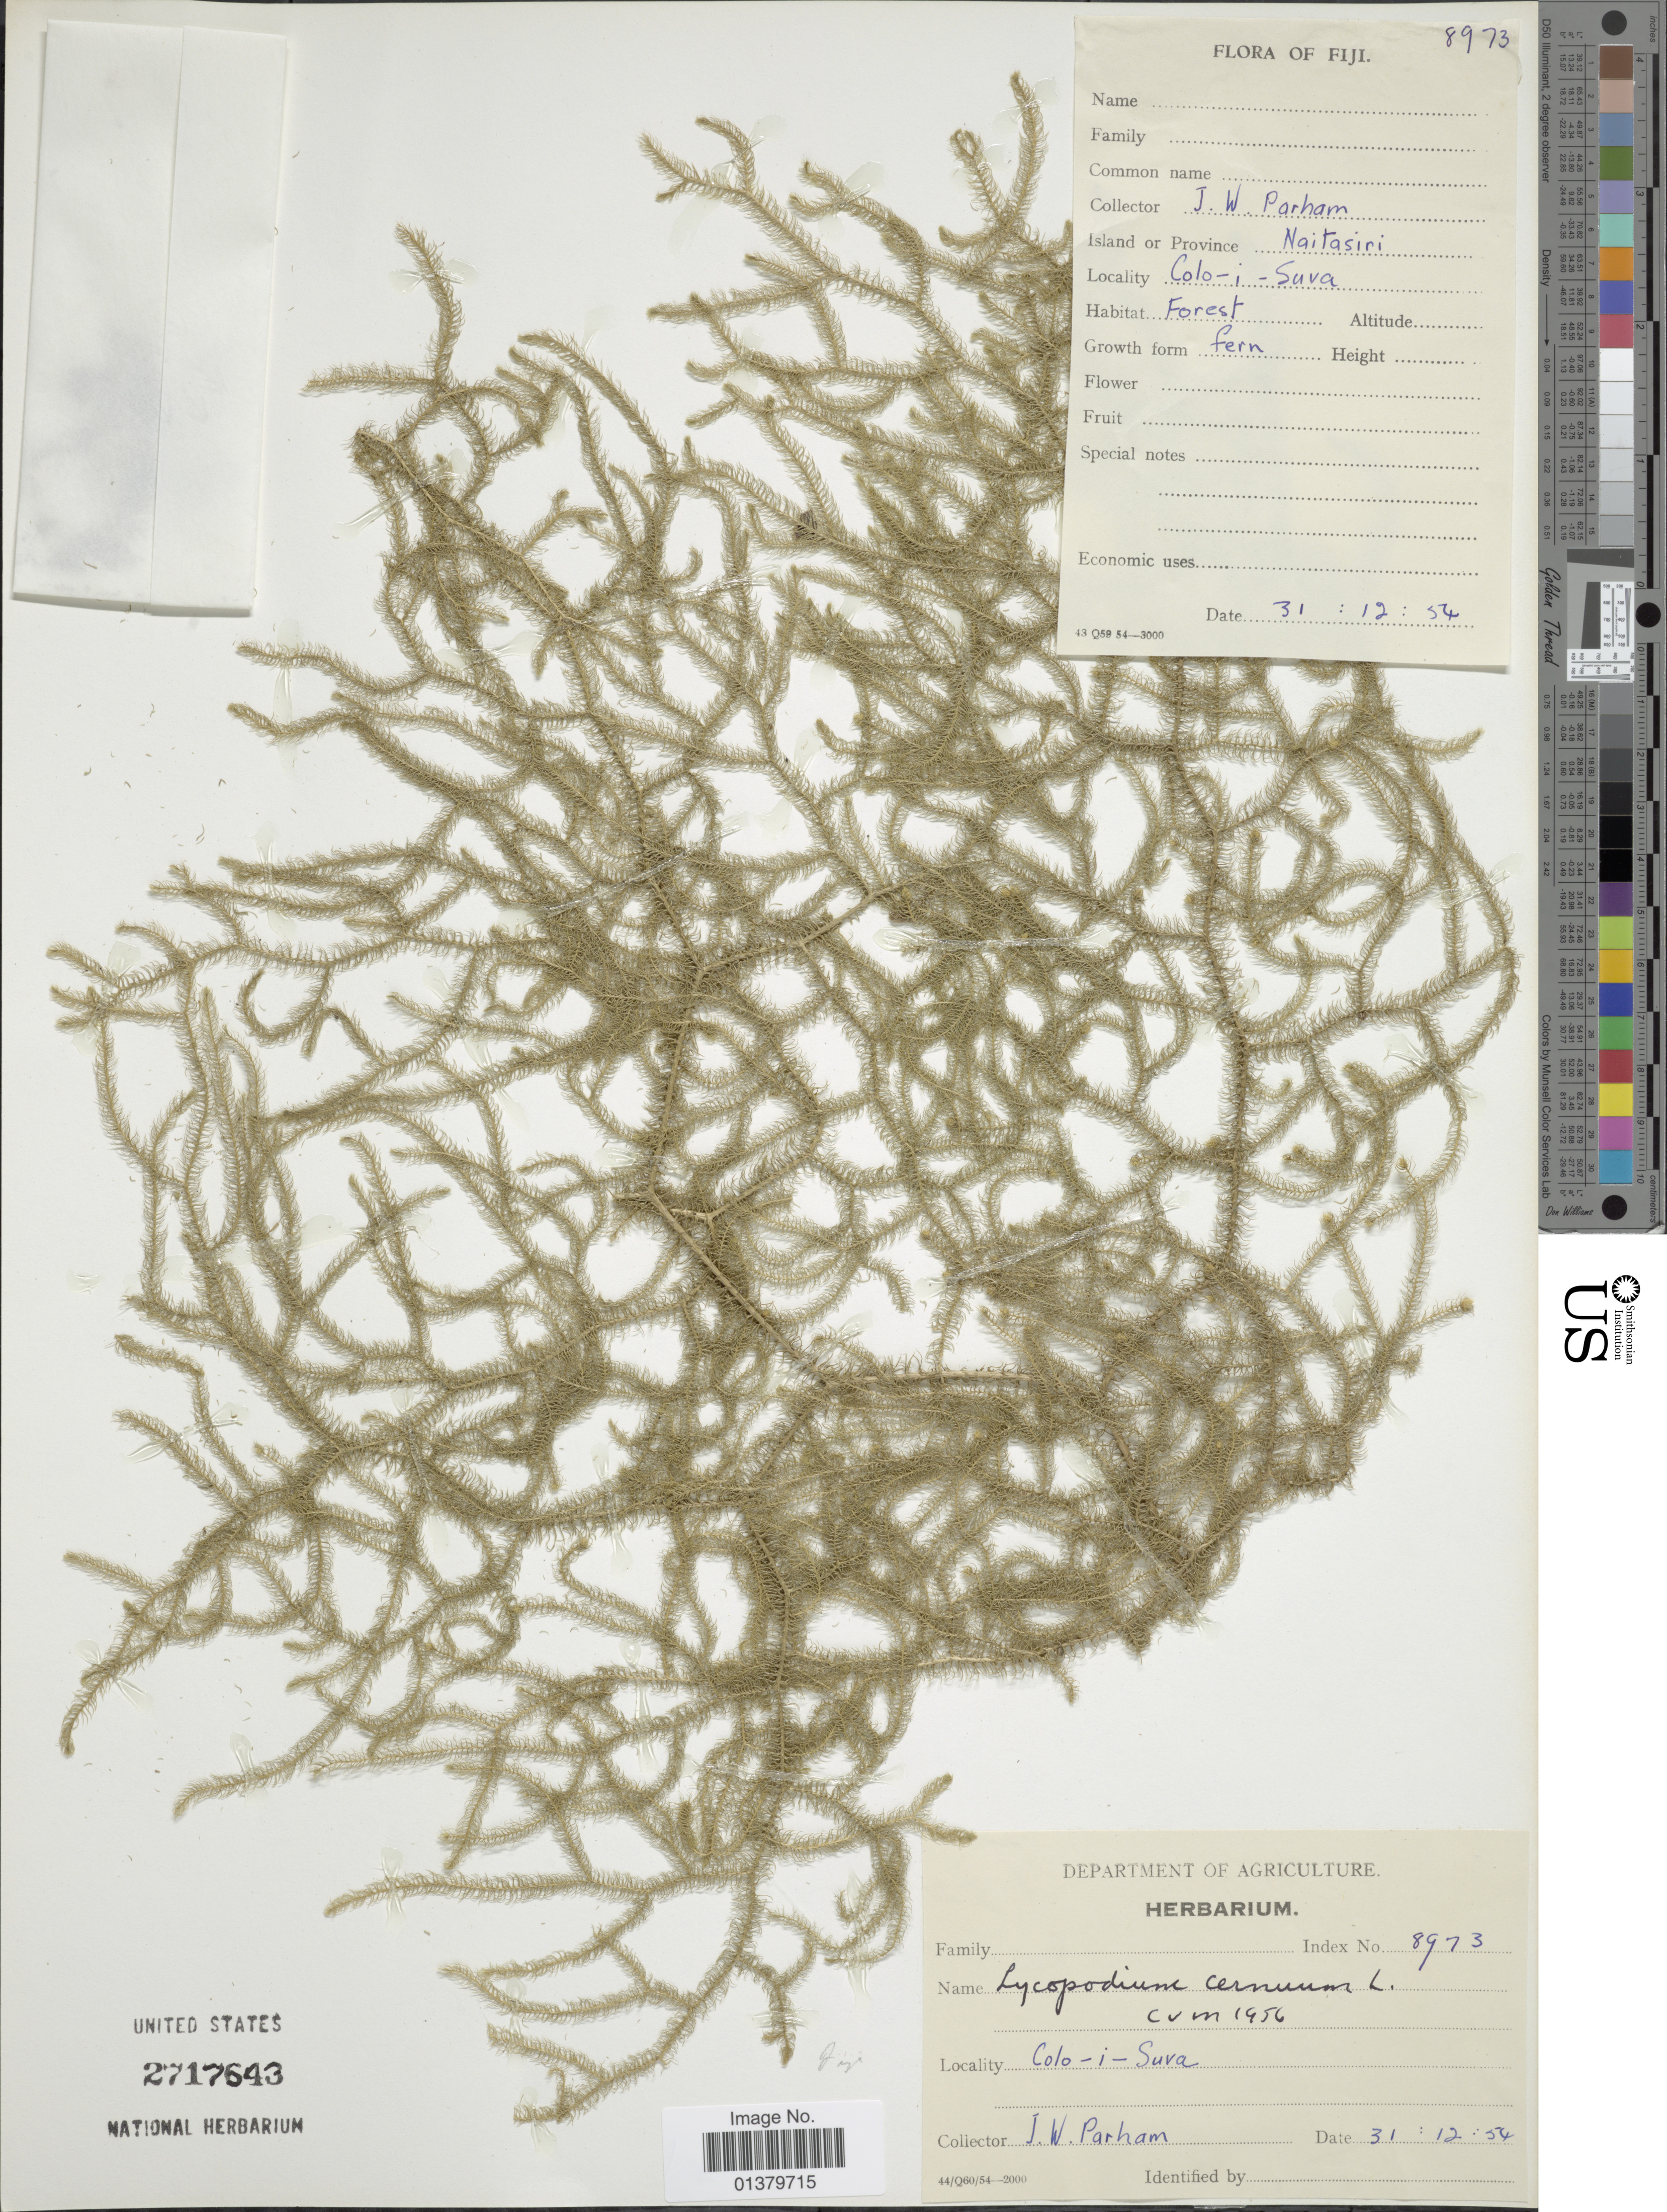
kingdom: Plantae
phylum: Tracheophyta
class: Lycopodiopsida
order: Lycopodiales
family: Lycopodiaceae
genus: Palhinhaea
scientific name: Palhinhaea cernua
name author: (L.) Vasc. & Franco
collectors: J. Parham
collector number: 8973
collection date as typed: Transcribed d/m/y: 31/12/54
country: Fiji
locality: Colo-i-Sura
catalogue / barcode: US 2717643